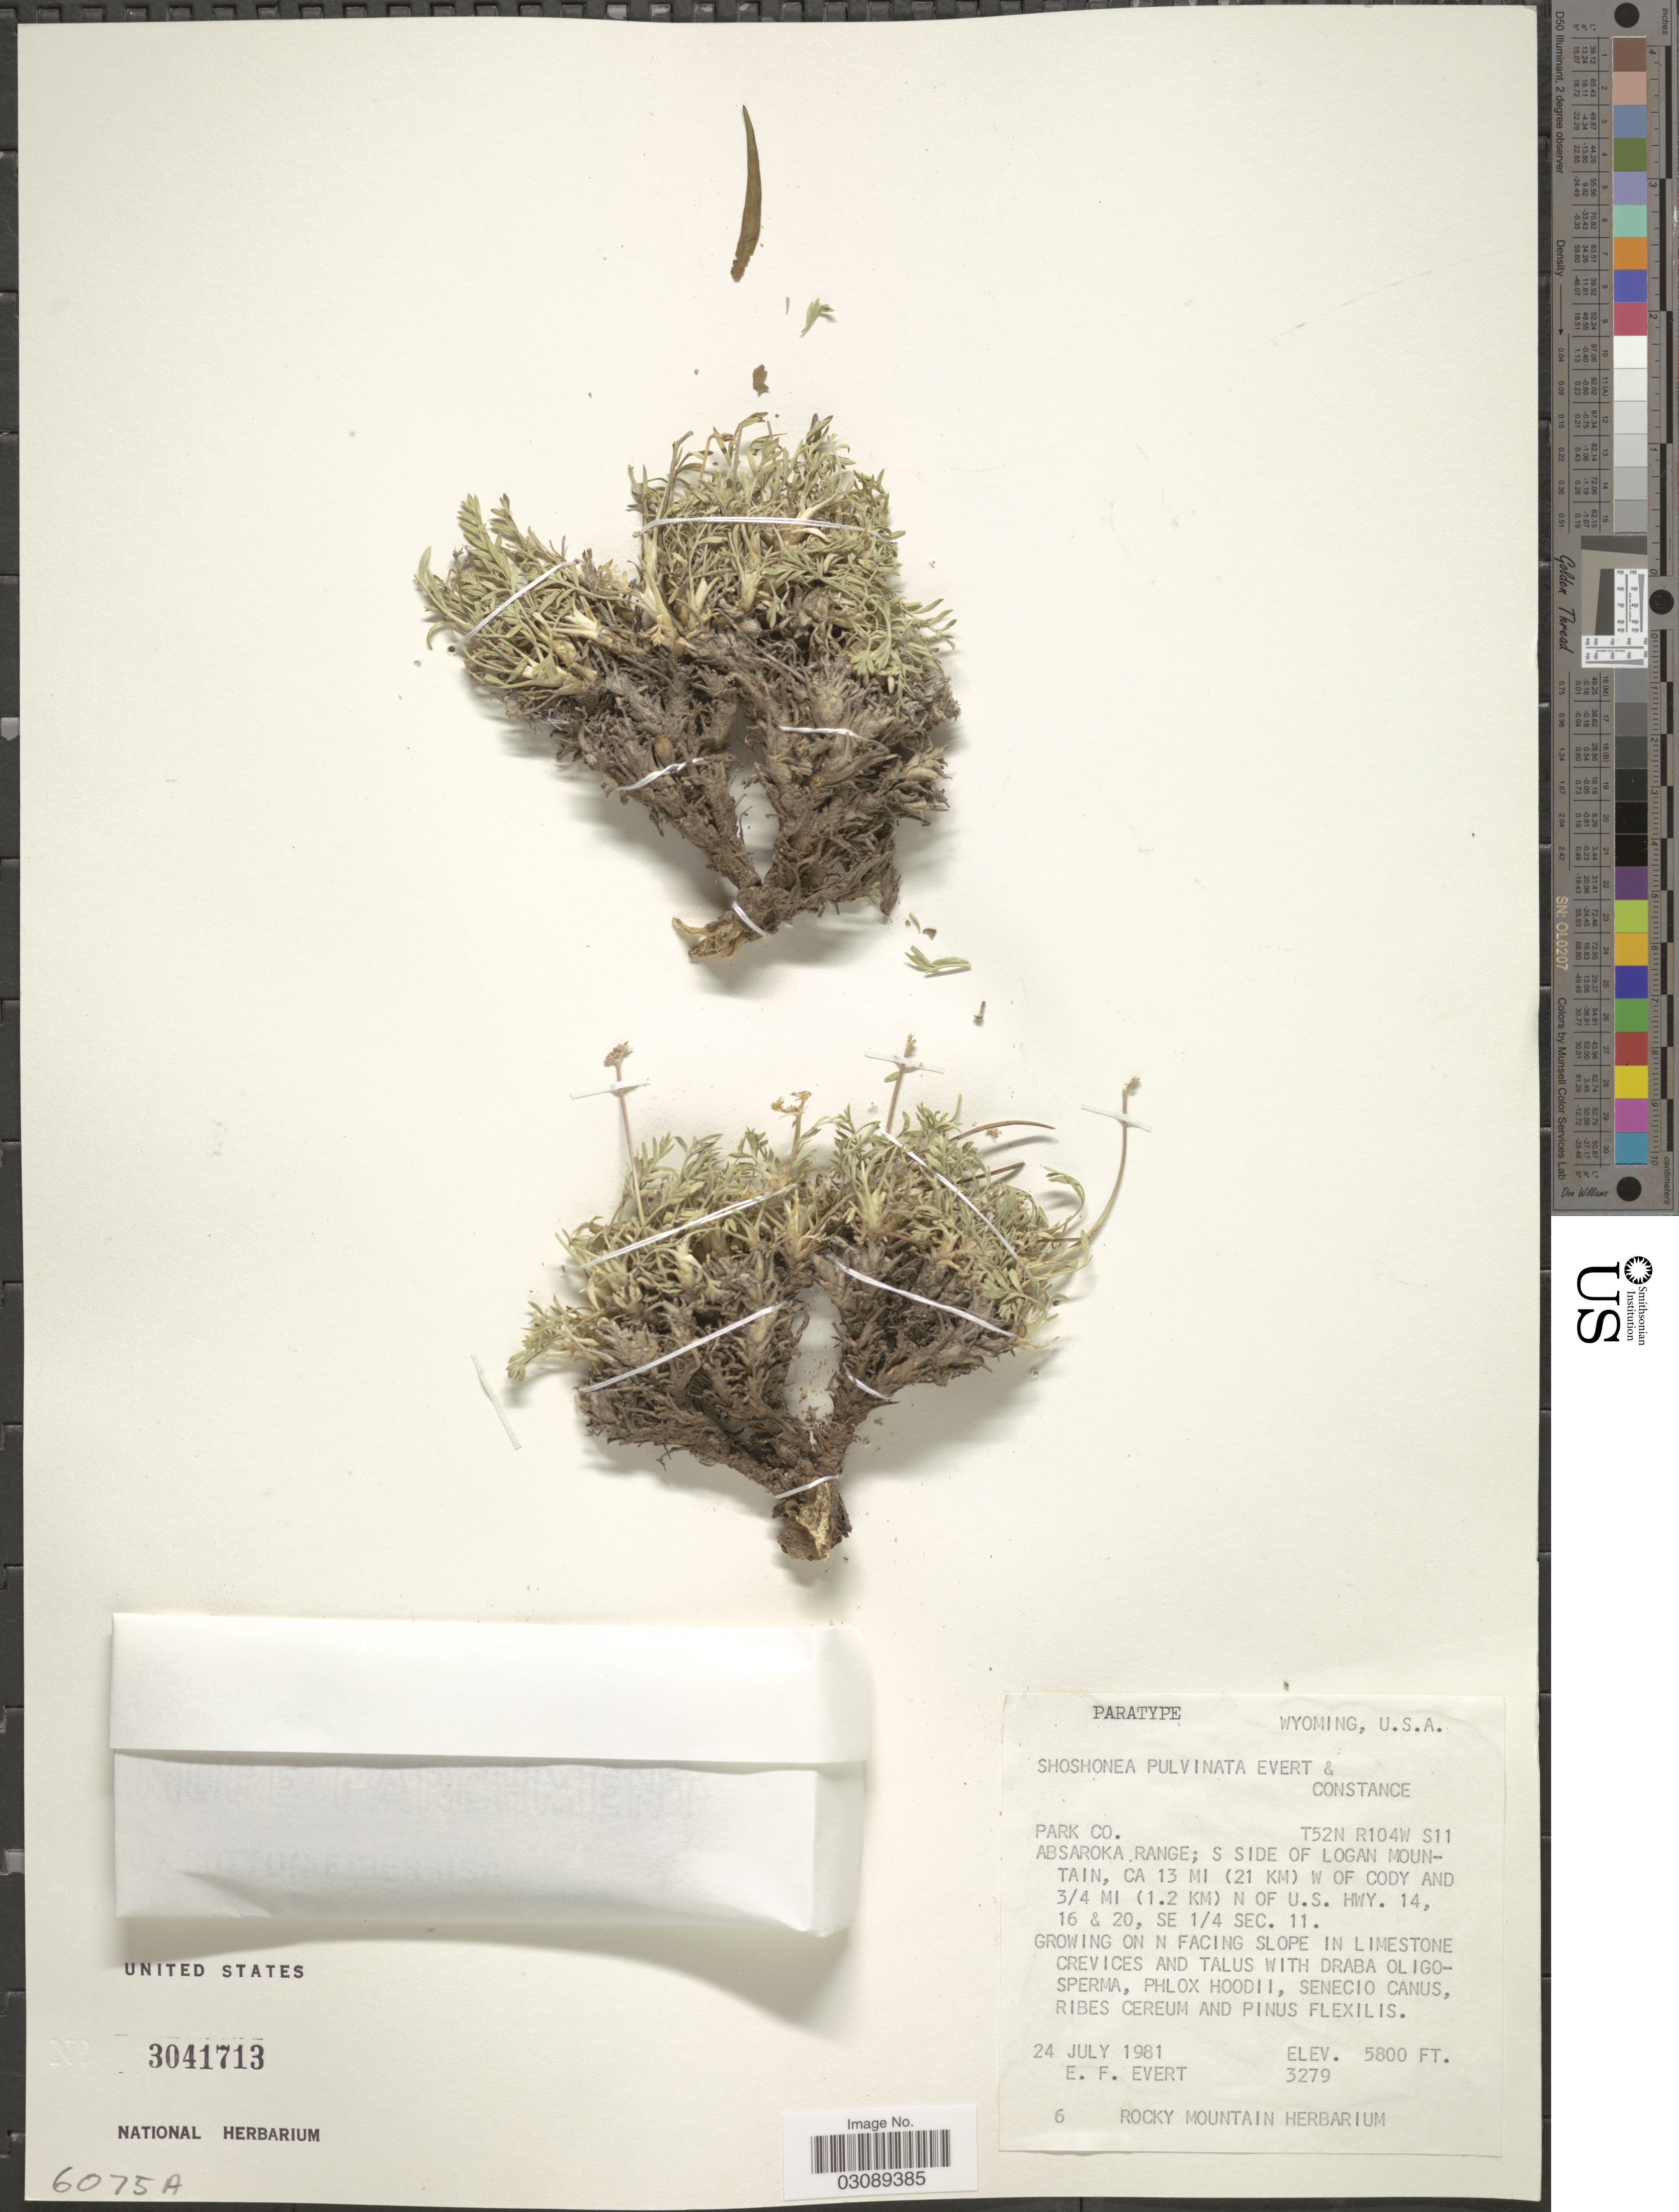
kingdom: Plantae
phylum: Tracheophyta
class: Magnoliopsida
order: Apiales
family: Apiaceae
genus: Shoshonea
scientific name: Shoshonea pulvinata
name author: Evert & Constance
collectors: E. Evert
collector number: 3279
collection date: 1981-07-24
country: United States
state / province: Wyoming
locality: Park Co. Absaroka Range; S side of Logan Mountain, ca 13 mi (21 km) W of Cody and 3/4 mi (1.2 km) N of U. S. Hwy. 14, 16 & 20, SE 1/4 Sec. 11. T52N R104W S11.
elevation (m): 1768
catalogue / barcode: US 3041713